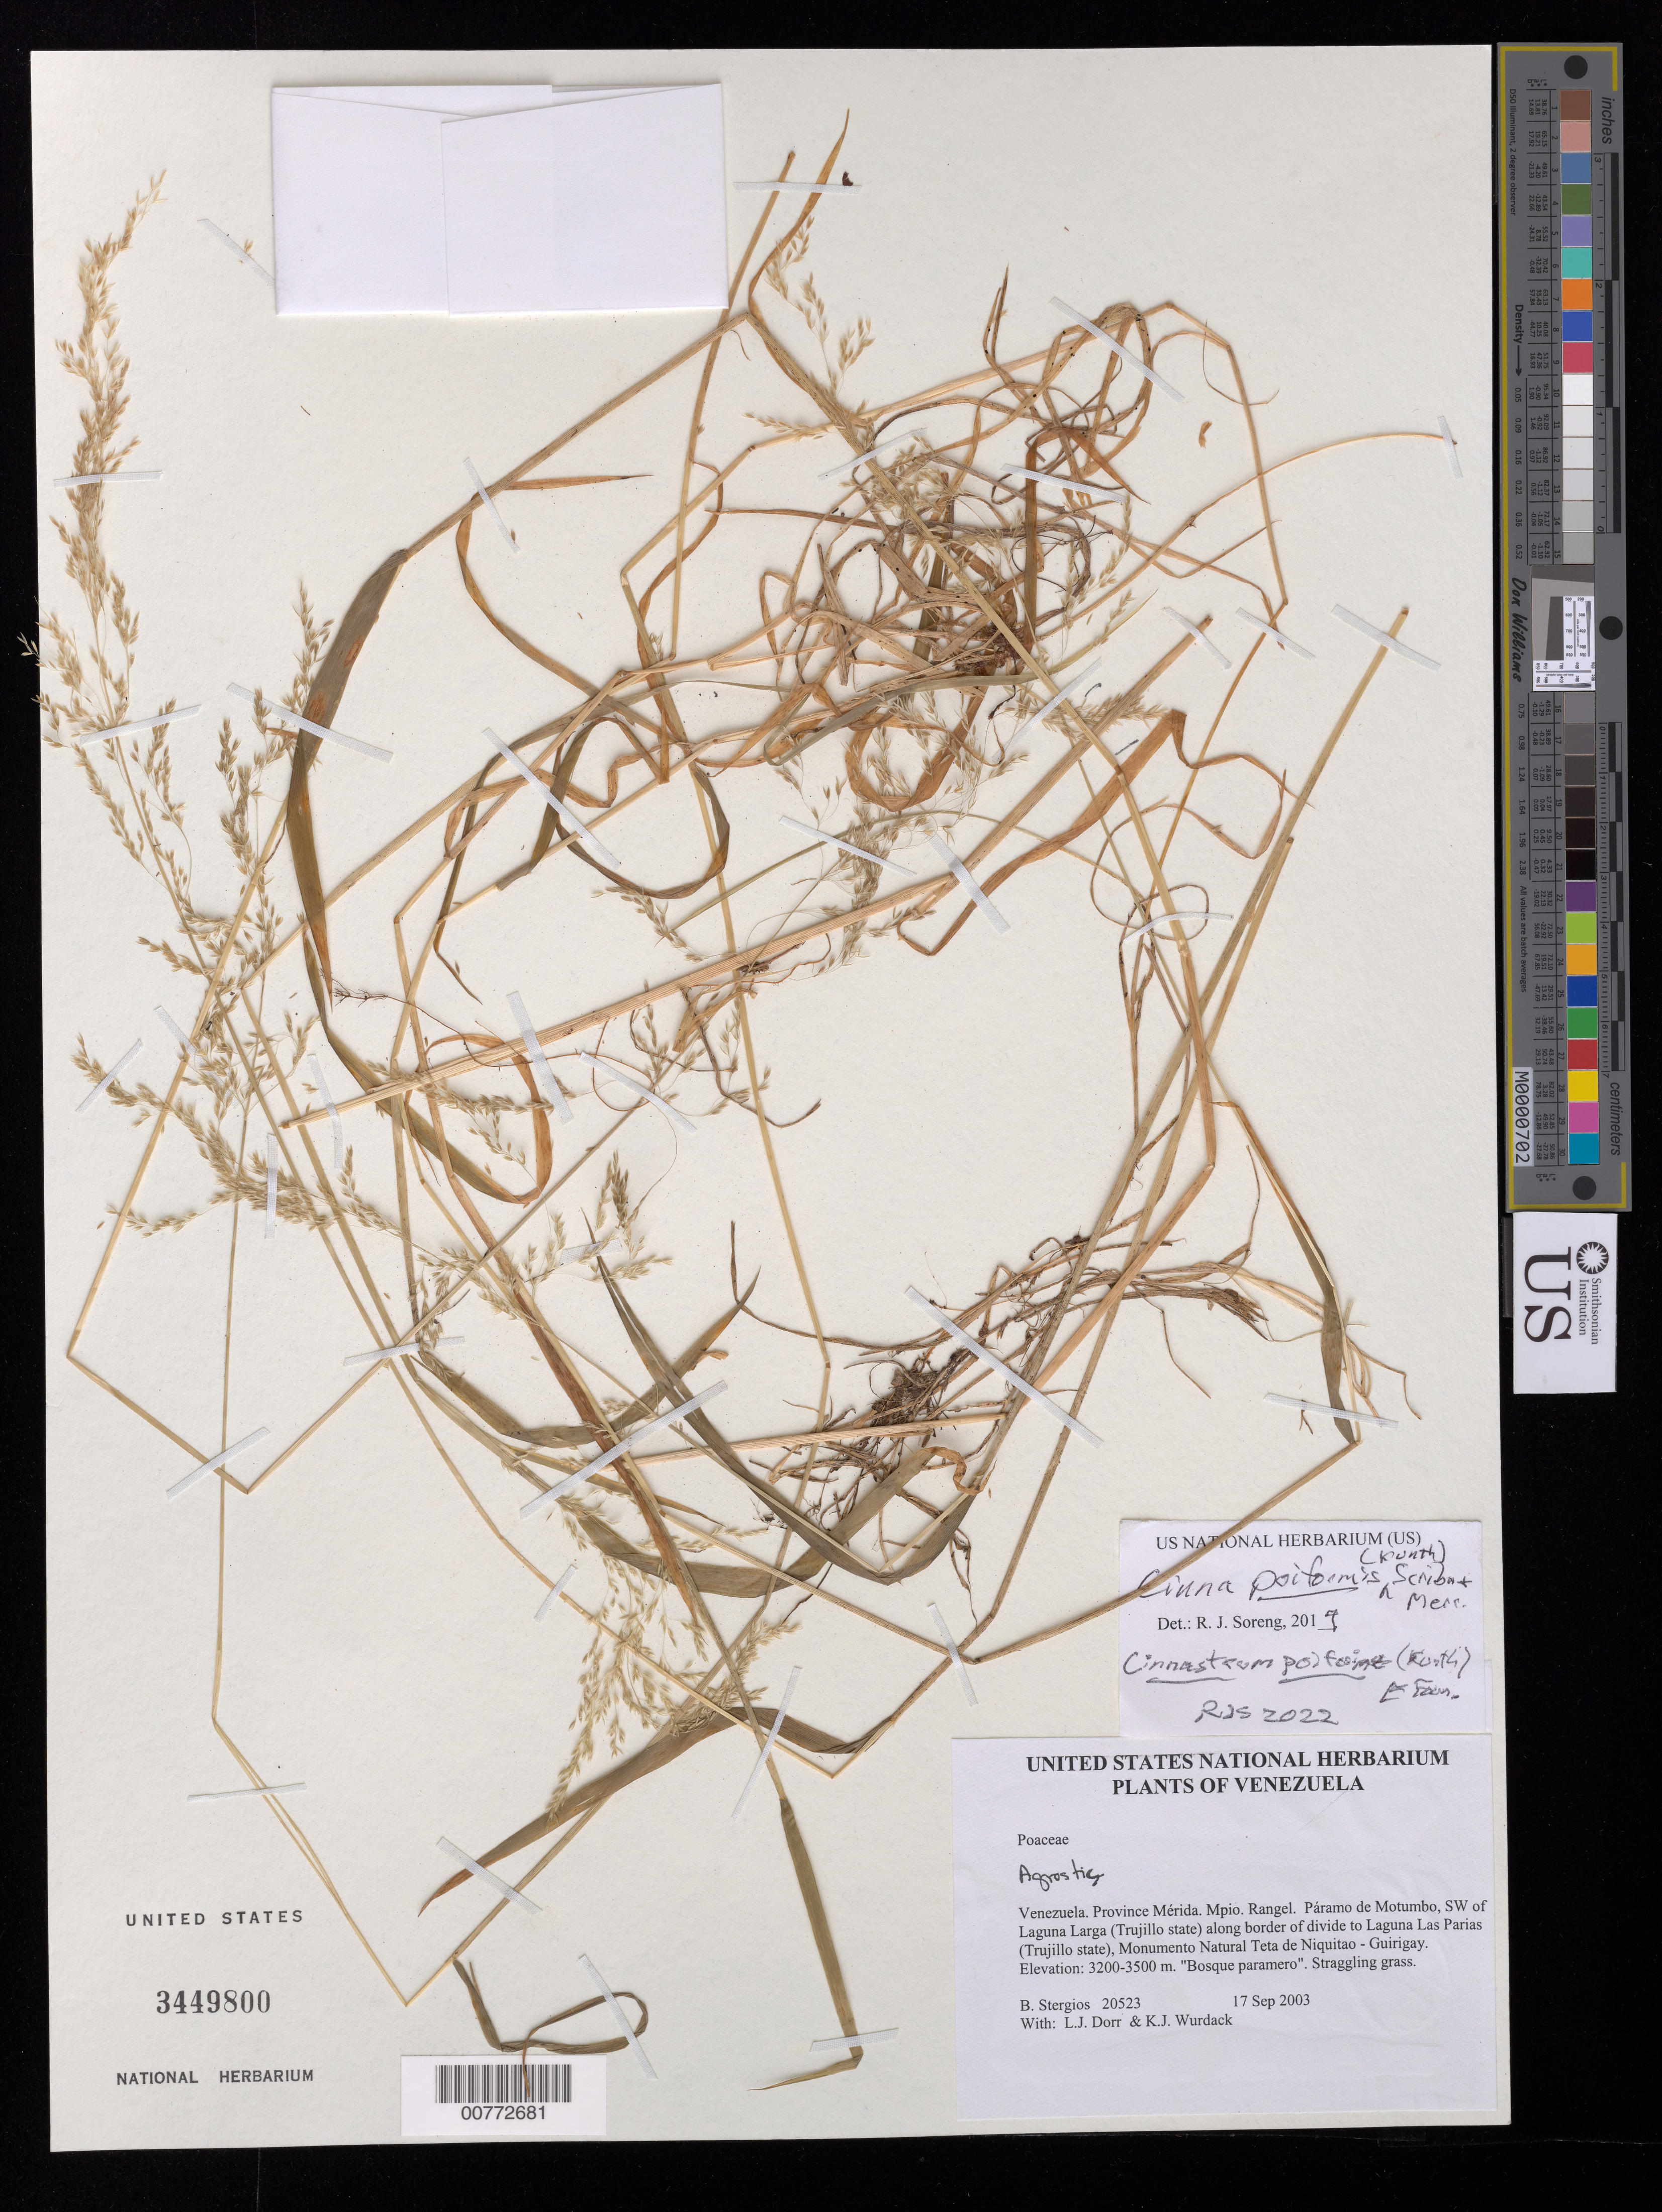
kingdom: Plantae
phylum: Tracheophyta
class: Liliopsida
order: Poales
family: Poaceae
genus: Cinnastrum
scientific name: Cinnastrum poiforme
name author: (Kunth) E. Fourn.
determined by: Soreng, Robert J., Research Associate (BOT), Smithsonian Institution - National Museum of Natural History (UNITED STATES)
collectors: B. G. Stergios, L. J. Dorr & K. Wurdack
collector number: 20523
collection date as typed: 17 Sep 2003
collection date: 2003-09-17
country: Venezuela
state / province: Mérida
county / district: Rangel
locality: Páramo de Motumbo, NW of Laguna Larga (Trujillo state), Monumento Natural Teta de Niquitao - Guirigay.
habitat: "Bosque paramero".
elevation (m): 3200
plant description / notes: MO, PORT, US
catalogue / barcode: US 3449800